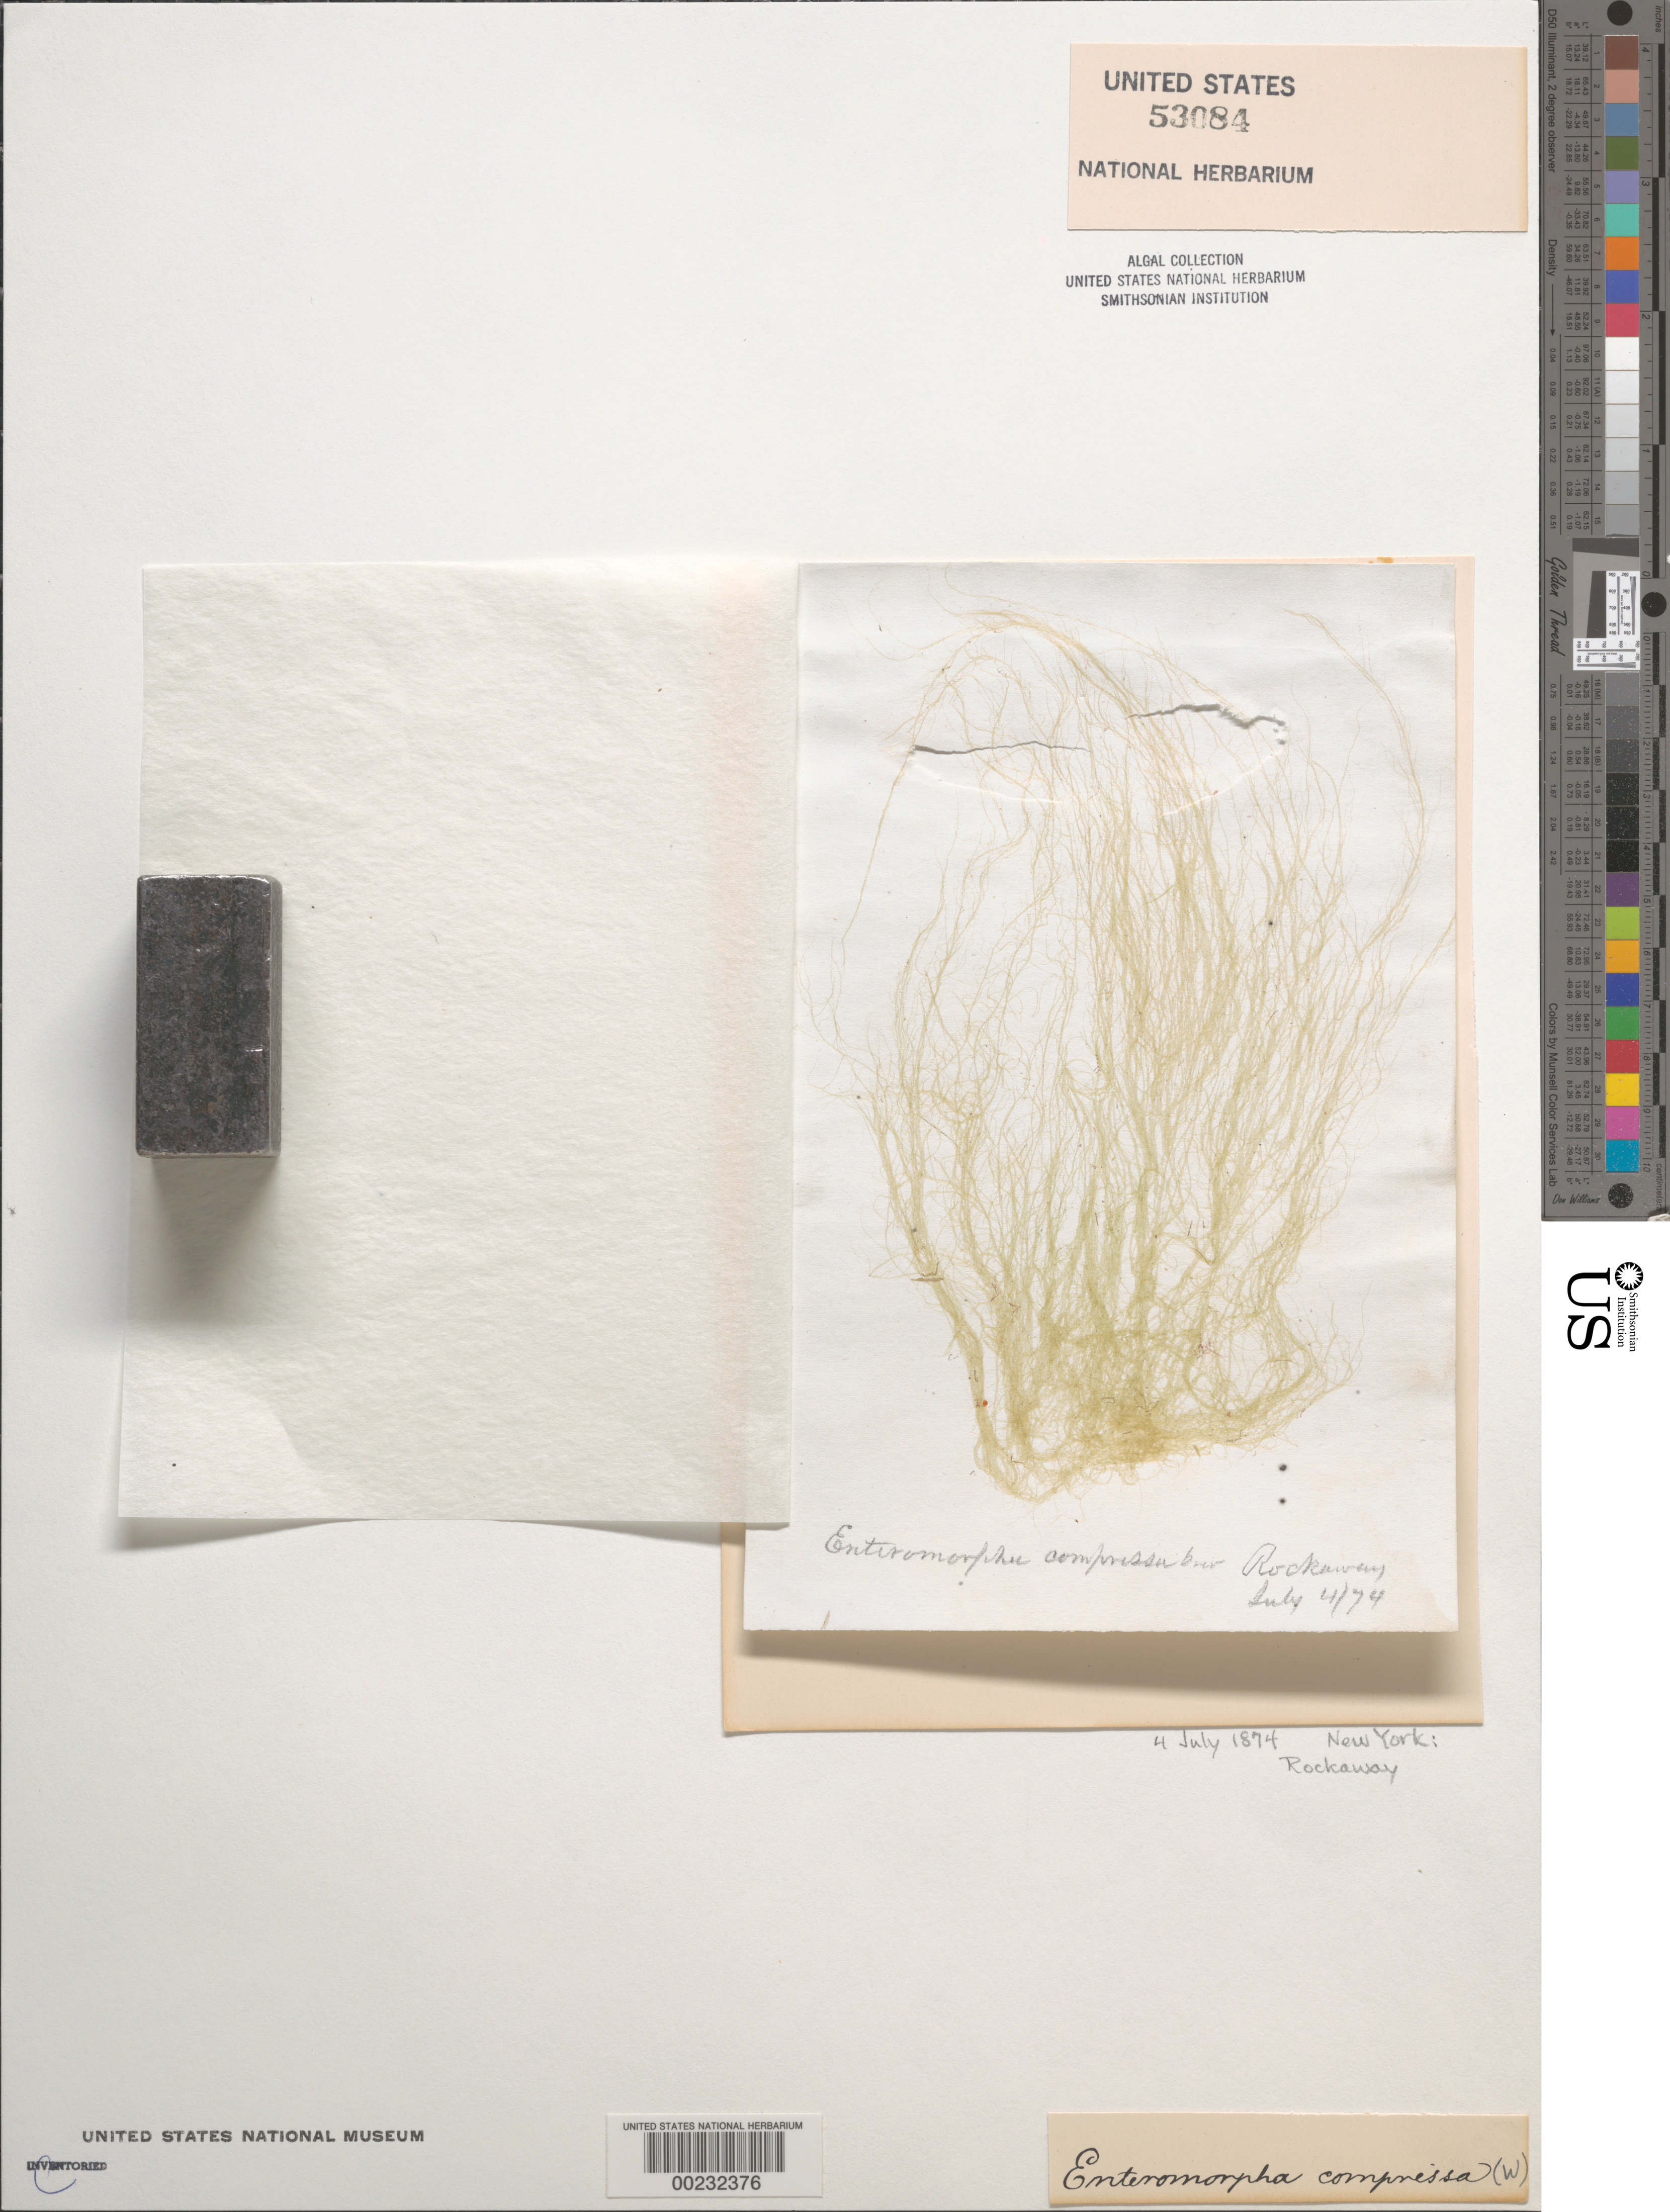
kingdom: Plantae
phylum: Chlorophyta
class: Ulvophyceae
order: Ulvales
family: Ulvaceae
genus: Ulva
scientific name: Ulva compressa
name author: L.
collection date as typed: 04 Jul 1874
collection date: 1874-07-04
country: United States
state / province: New Jersey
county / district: Morris County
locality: Rockaway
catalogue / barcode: US 53084